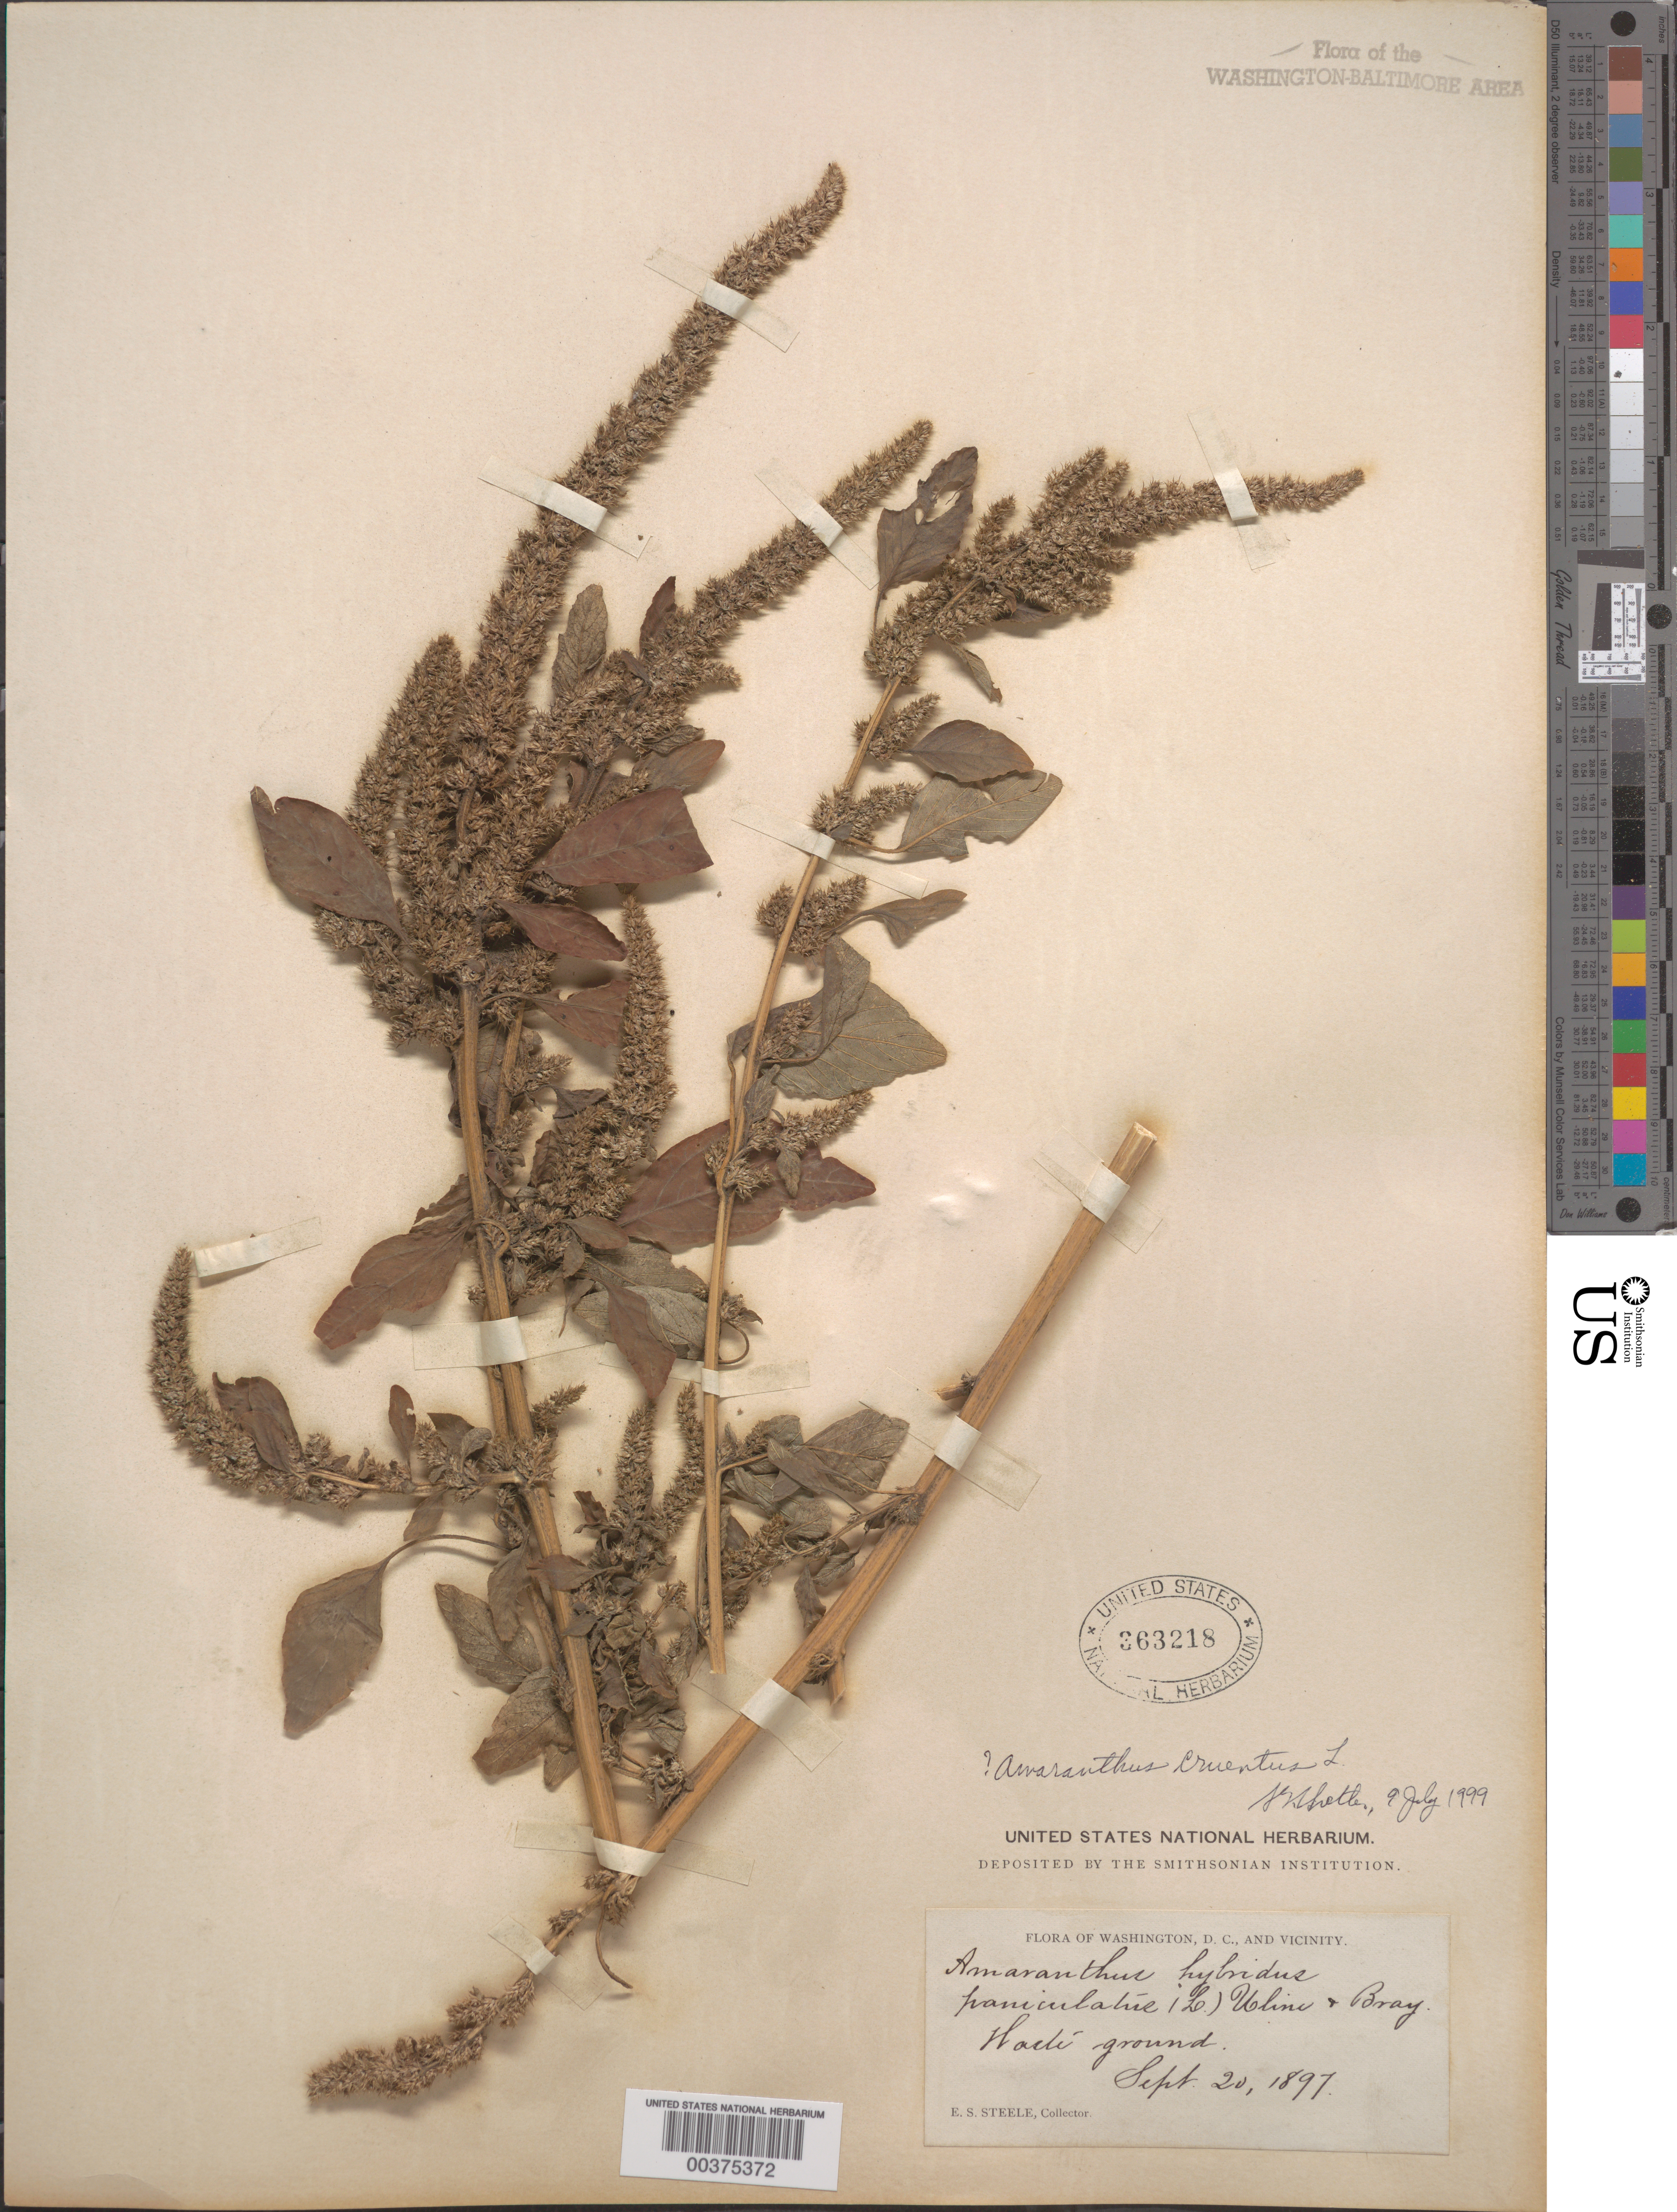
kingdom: Plantae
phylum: Tracheophyta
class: Magnoliopsida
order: Caryophyllales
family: Amaranthaceae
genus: Amaranthus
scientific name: Amaranthus cruentus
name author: L.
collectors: E. Steele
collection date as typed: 20 Sep 1897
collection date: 1897-09-20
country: United States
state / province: District of Columbia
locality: Washington D.C. area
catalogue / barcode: US 363218